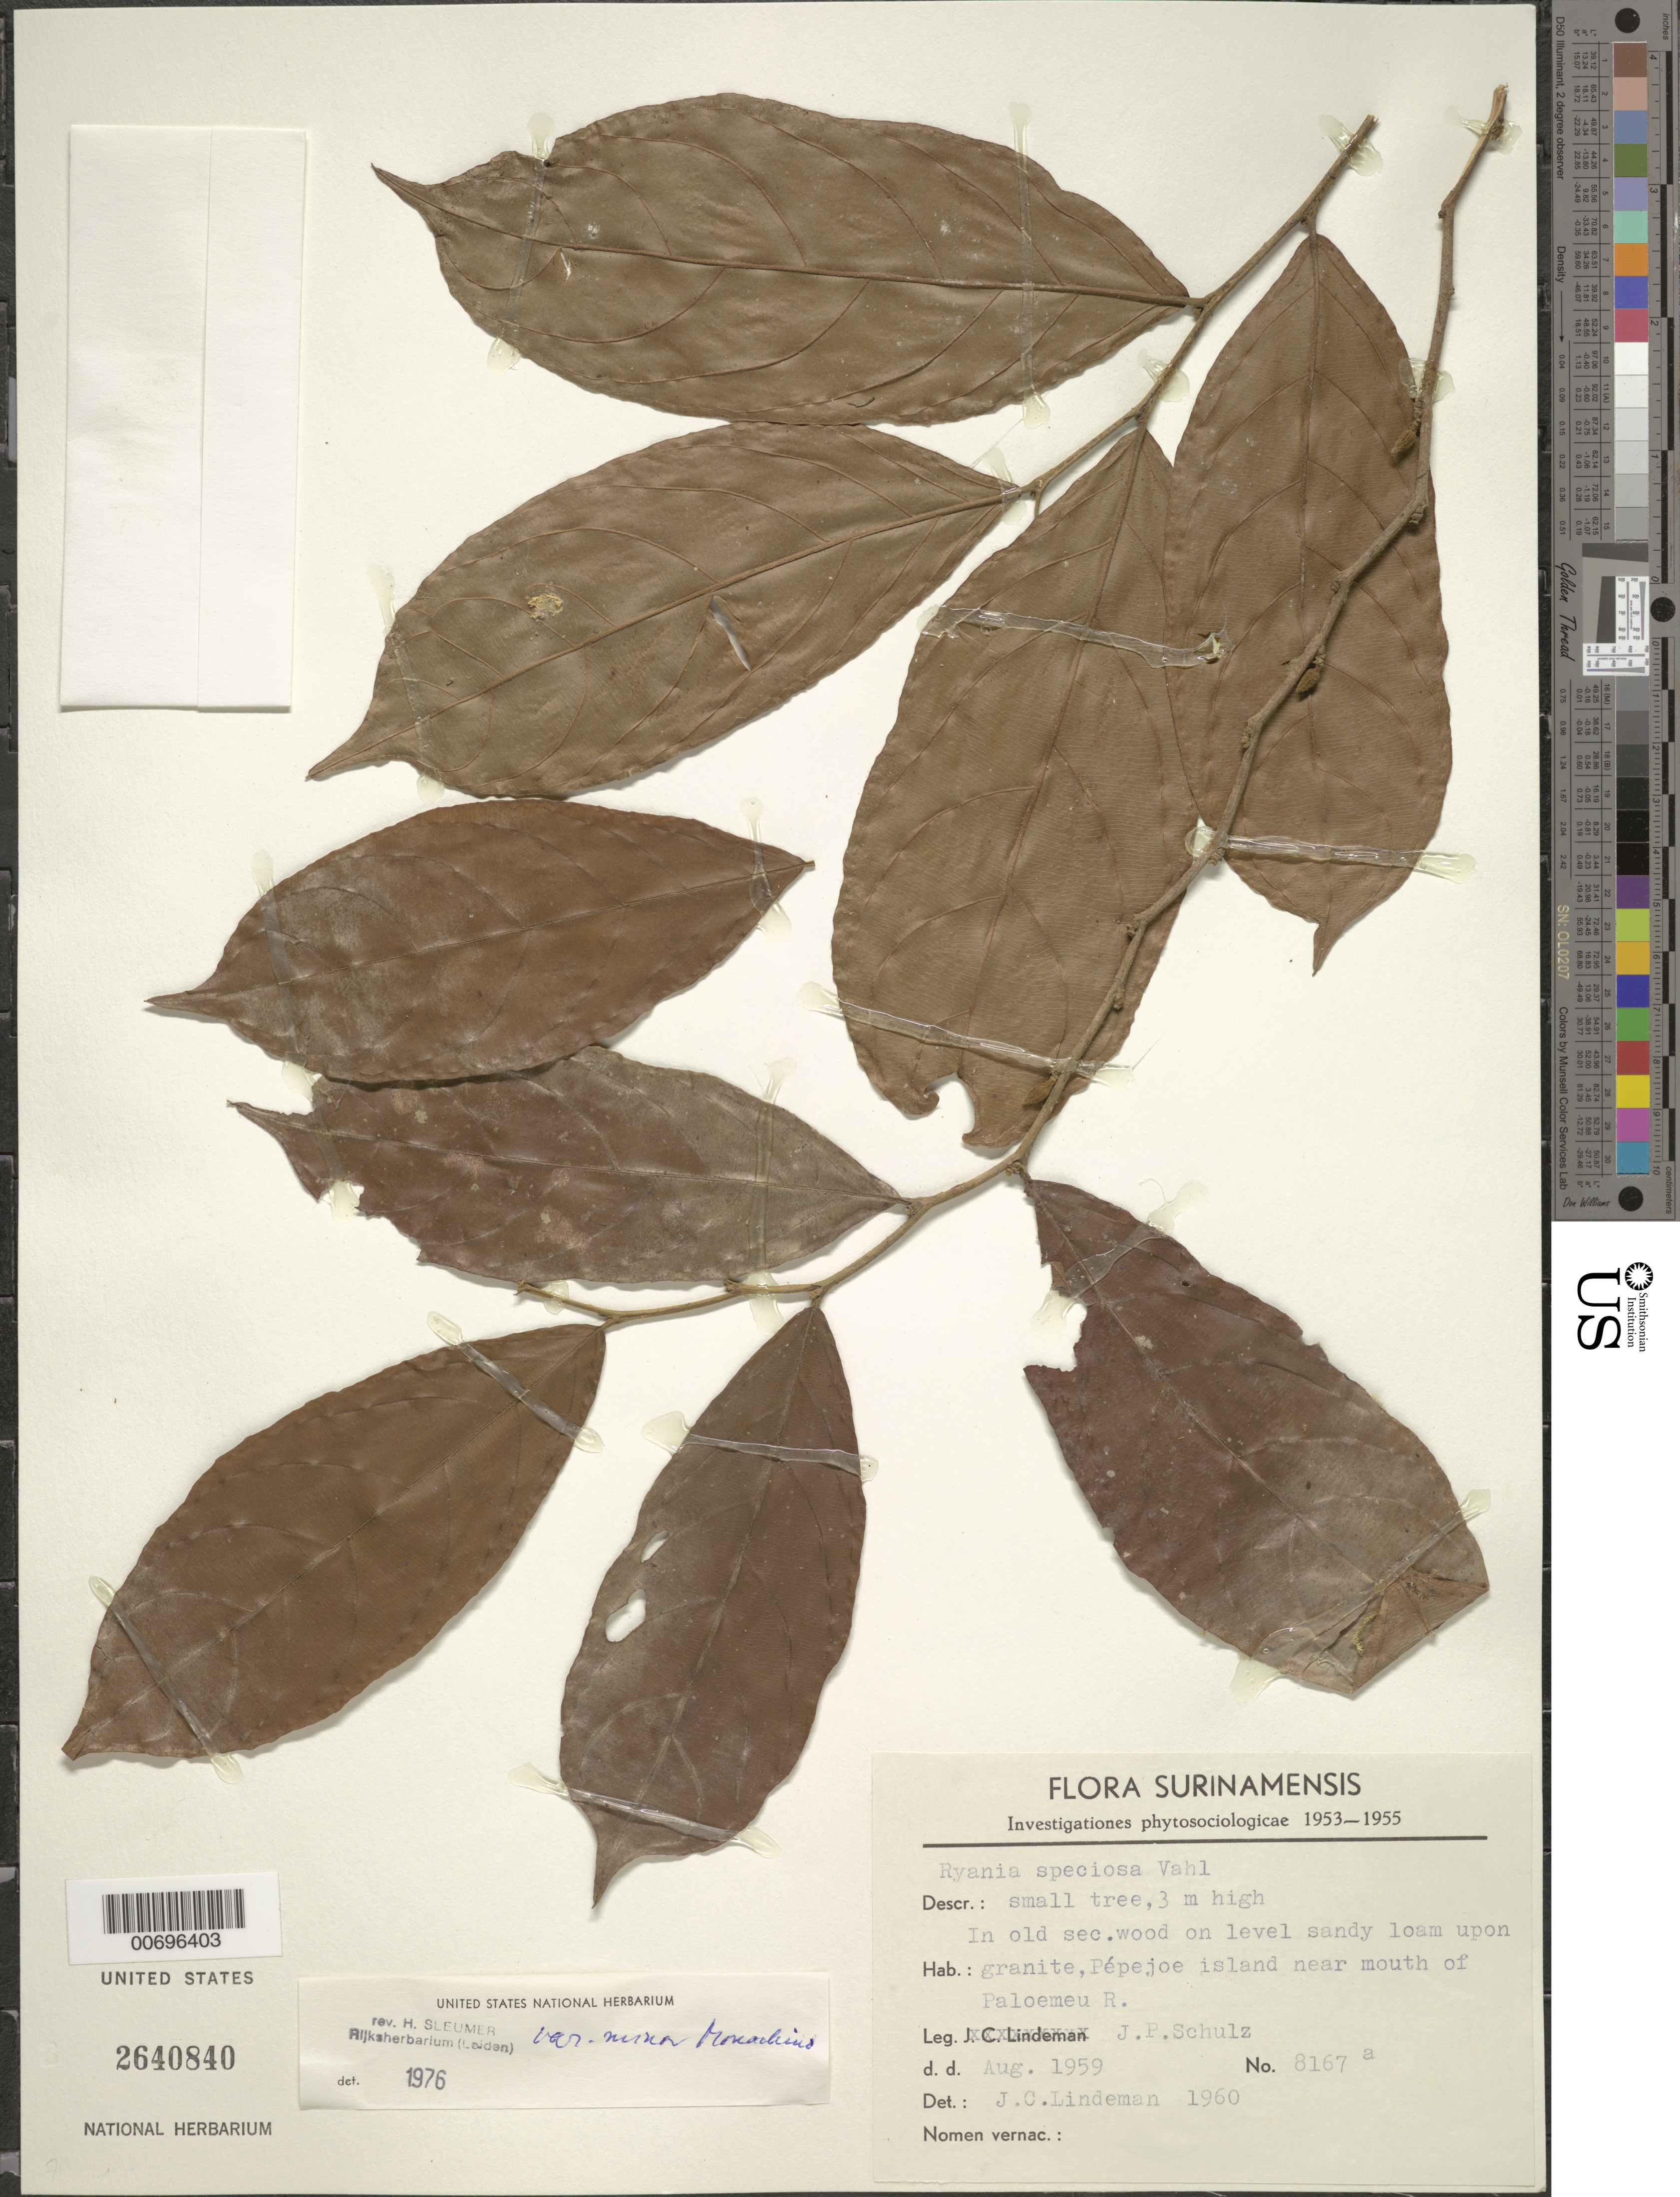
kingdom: Plantae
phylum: Tracheophyta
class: Magnoliopsida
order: Malpighiales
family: Salicaceae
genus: Ryania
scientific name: Ryania speciosa var. minor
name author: Monach.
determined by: Sleumer, H. O.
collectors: J. P. Schulz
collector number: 8167 a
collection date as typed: Aug-59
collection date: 1959-08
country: Suriname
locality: Pepejoe Island near mouth of Paloemeu R.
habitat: Old sec. Wood on level sandy loan upon granite.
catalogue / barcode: US 2640840